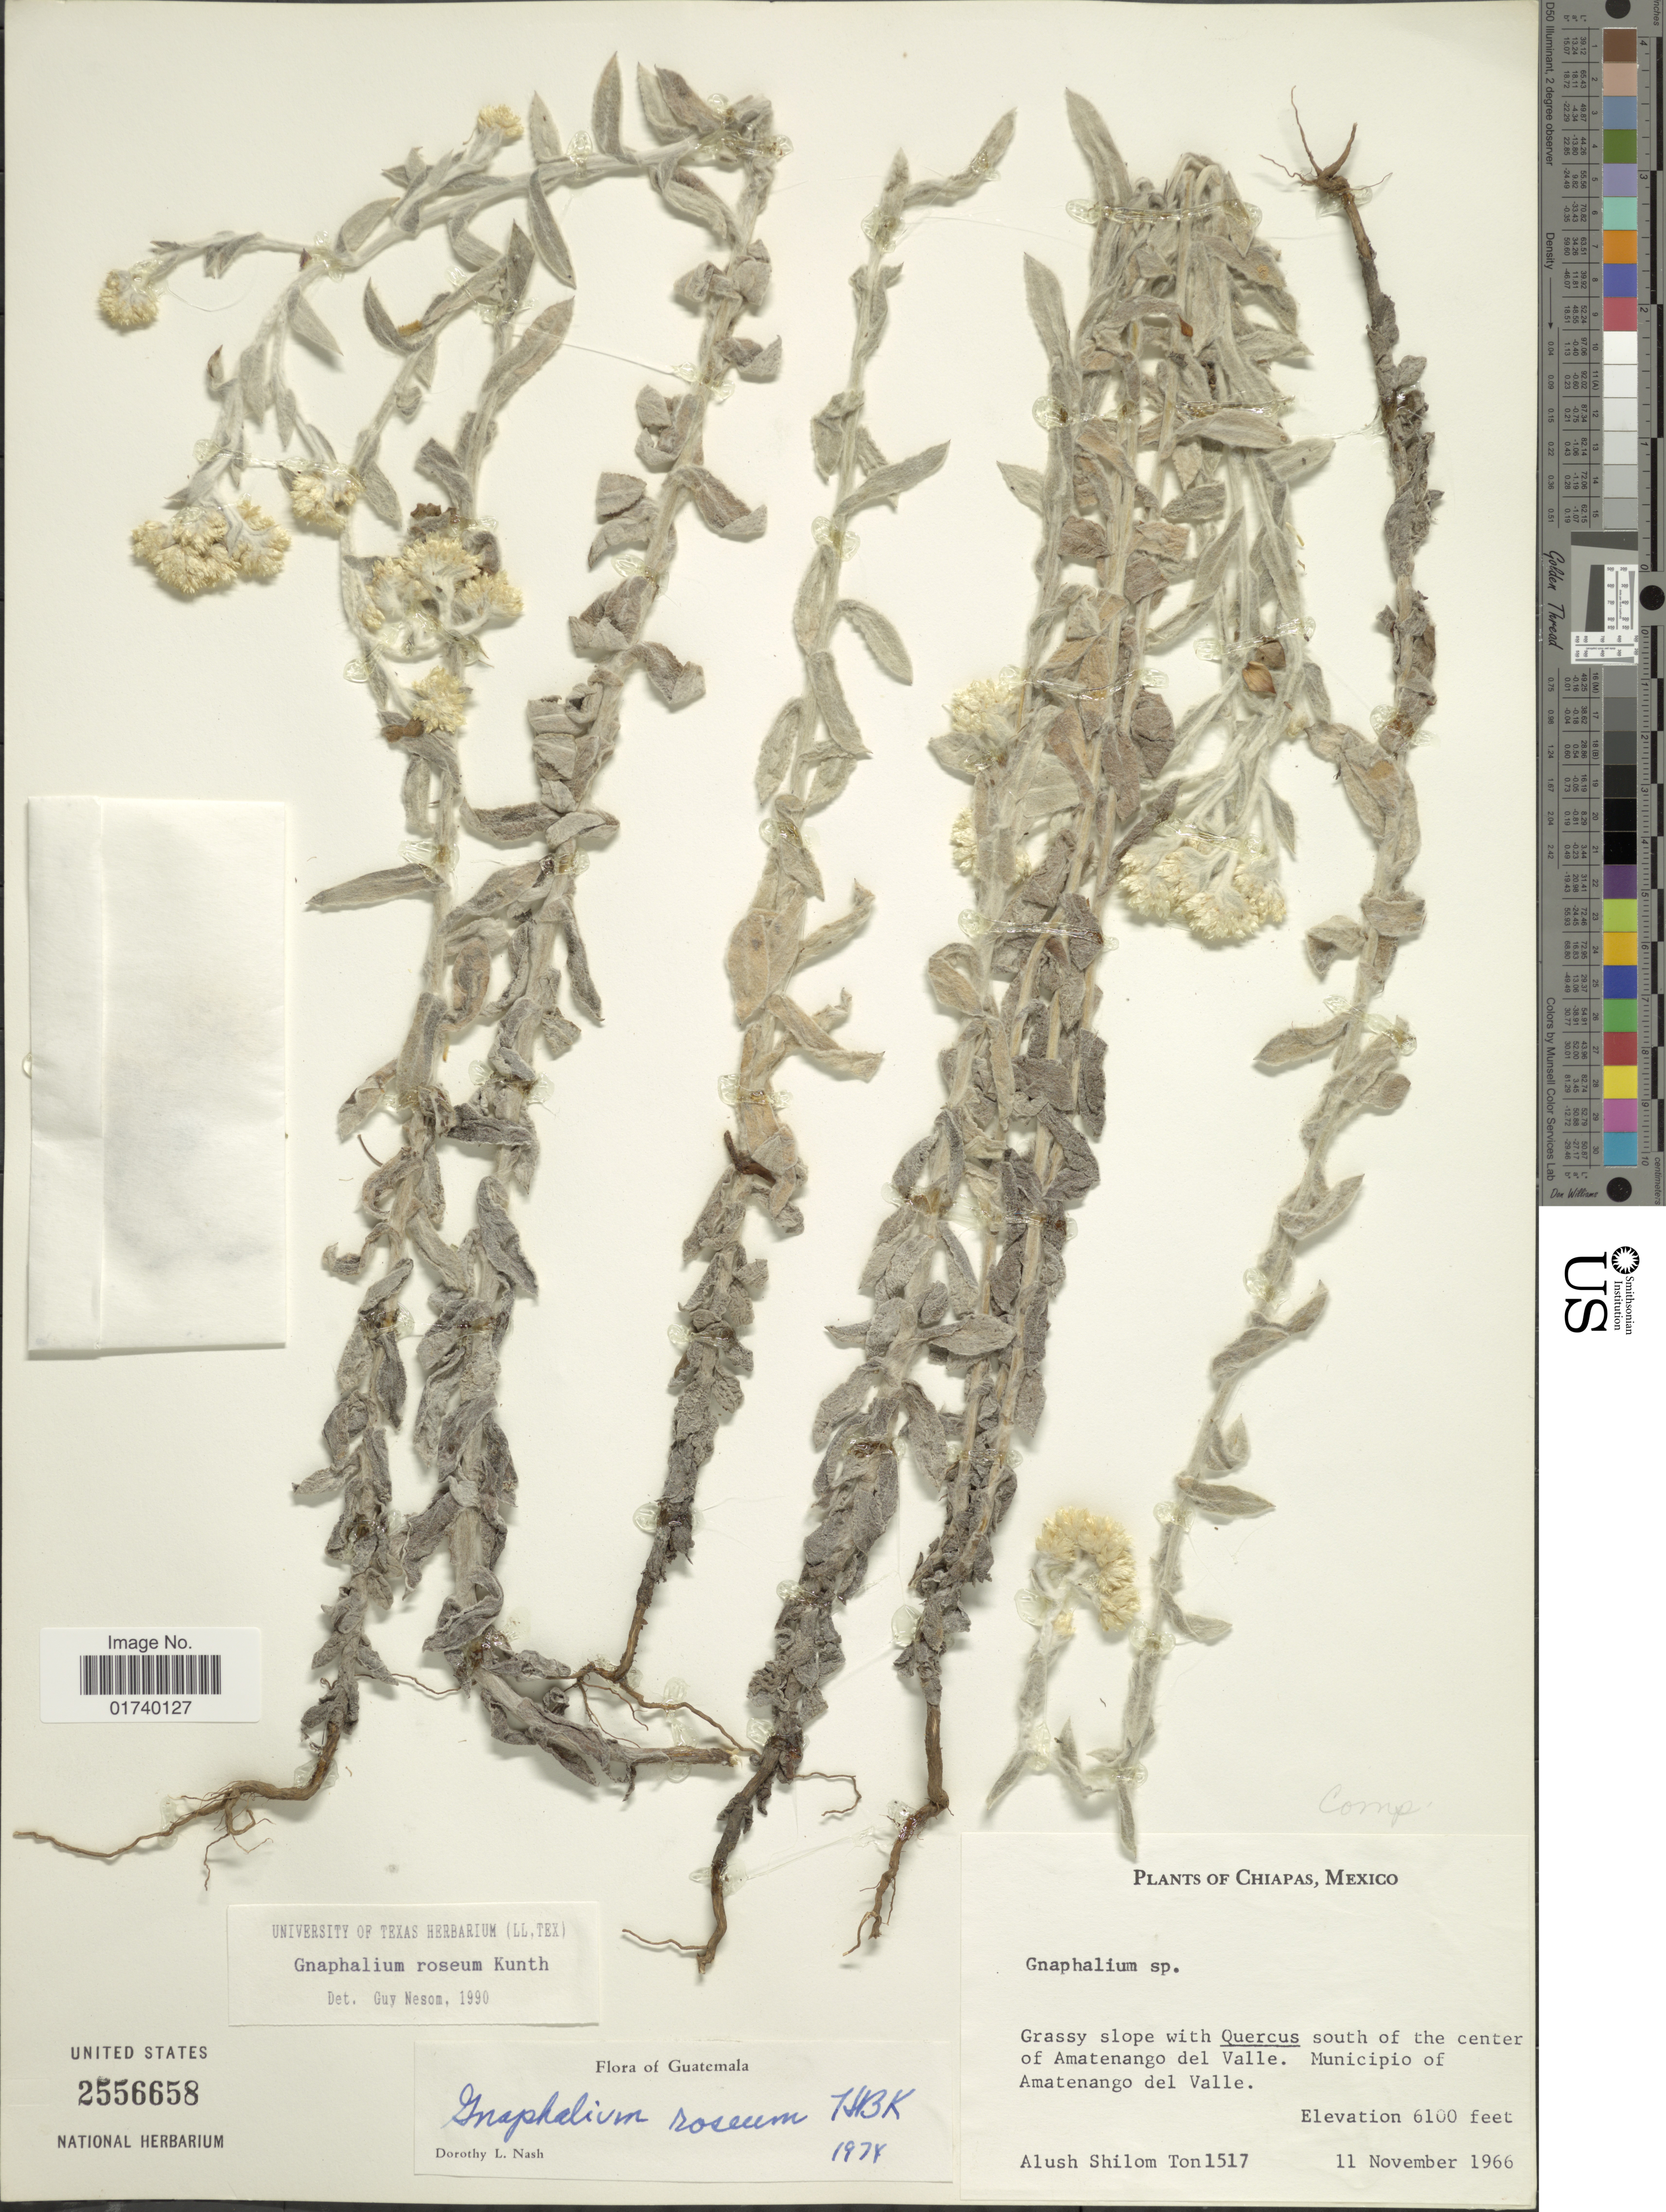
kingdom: Plantae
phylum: Tracheophyta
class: Magnoliopsida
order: Asterales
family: Asteraceae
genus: Pseudognaphalium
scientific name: Pseudognaphalium pacificum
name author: G.L. Nesom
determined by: Nesom, Guy L.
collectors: A. S. Ton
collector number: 1517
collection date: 1966-11-11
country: Mexico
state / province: Chiapas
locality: Grassy slope with Quercus south of the center of Amatenango del Valle, Municipio of Amatenango del Valle.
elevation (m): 1859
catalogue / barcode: US 2556658